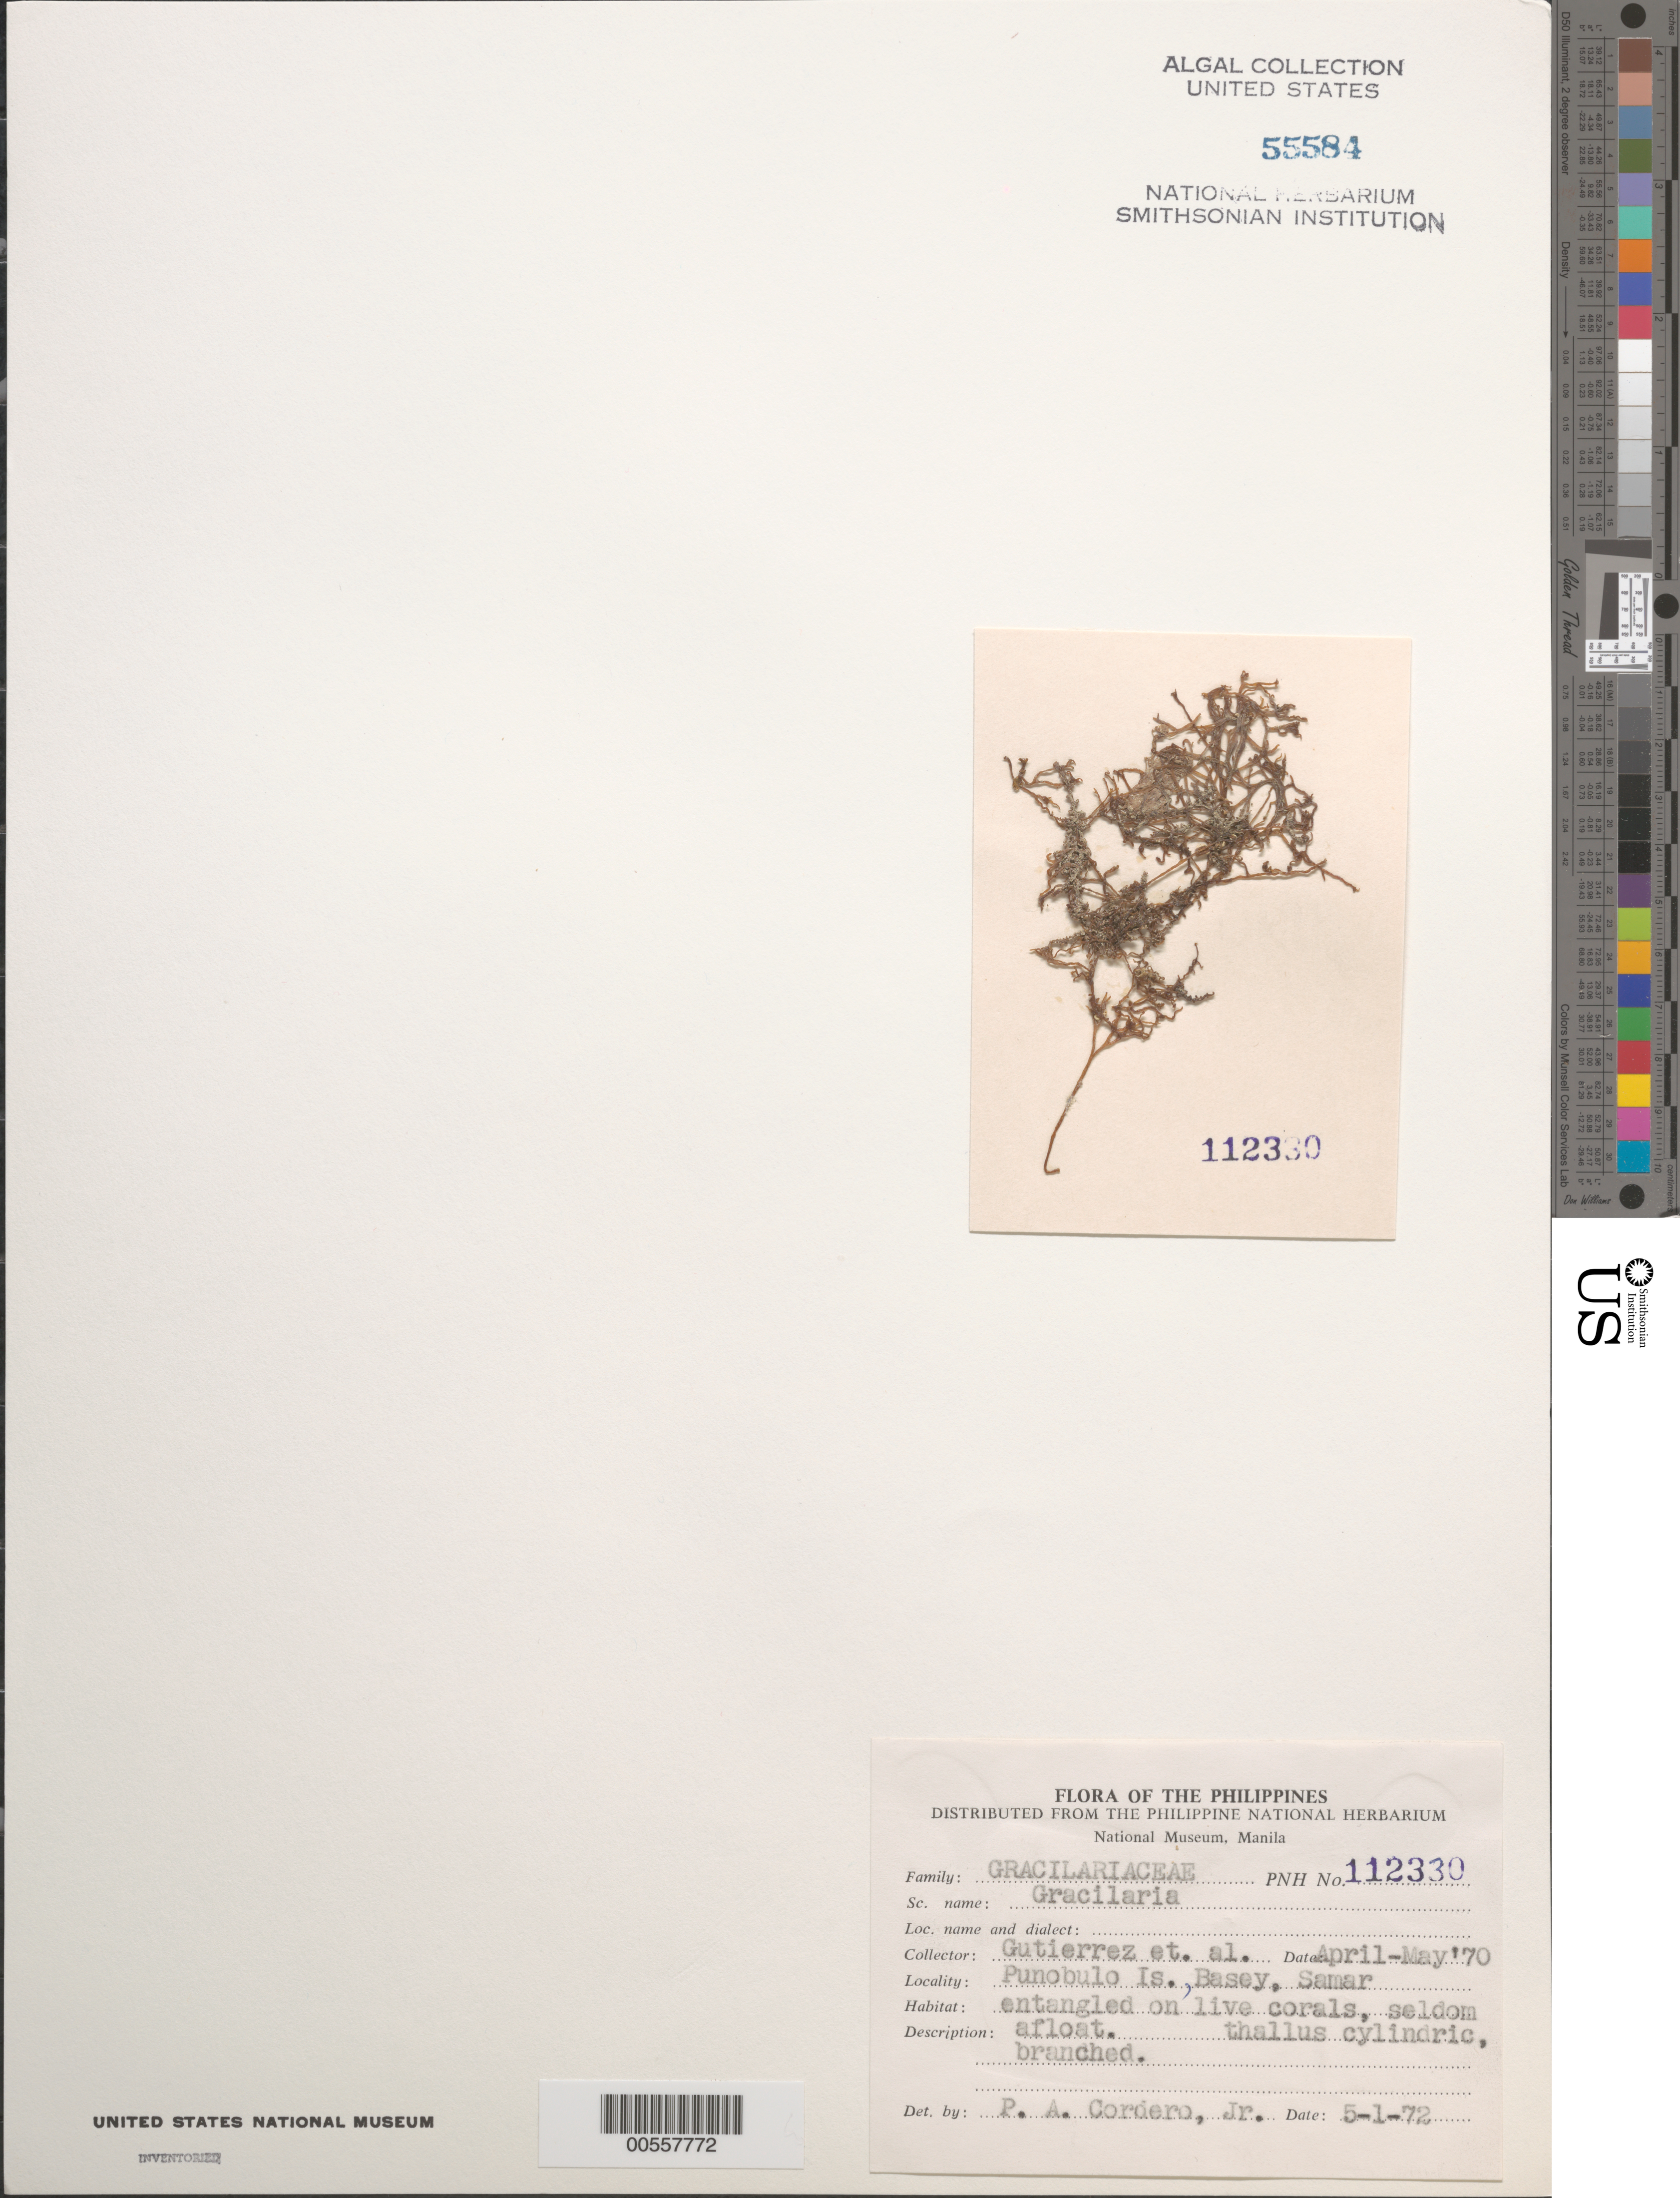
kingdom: Plantae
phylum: Rhodophyta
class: Florideophyceae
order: Gracilariales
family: Gracilariaceae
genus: Gracilaria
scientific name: Gracilaria sp.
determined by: Cordero, P. A., Jr.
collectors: -. Gutierrez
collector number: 112330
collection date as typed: Apr 1970 TO -- May 1970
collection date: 1970-04/1970-05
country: Philippines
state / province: Eastern Visayas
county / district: Eastern Samar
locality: Punobulo island, basey, samar oriental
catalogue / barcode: US 55584